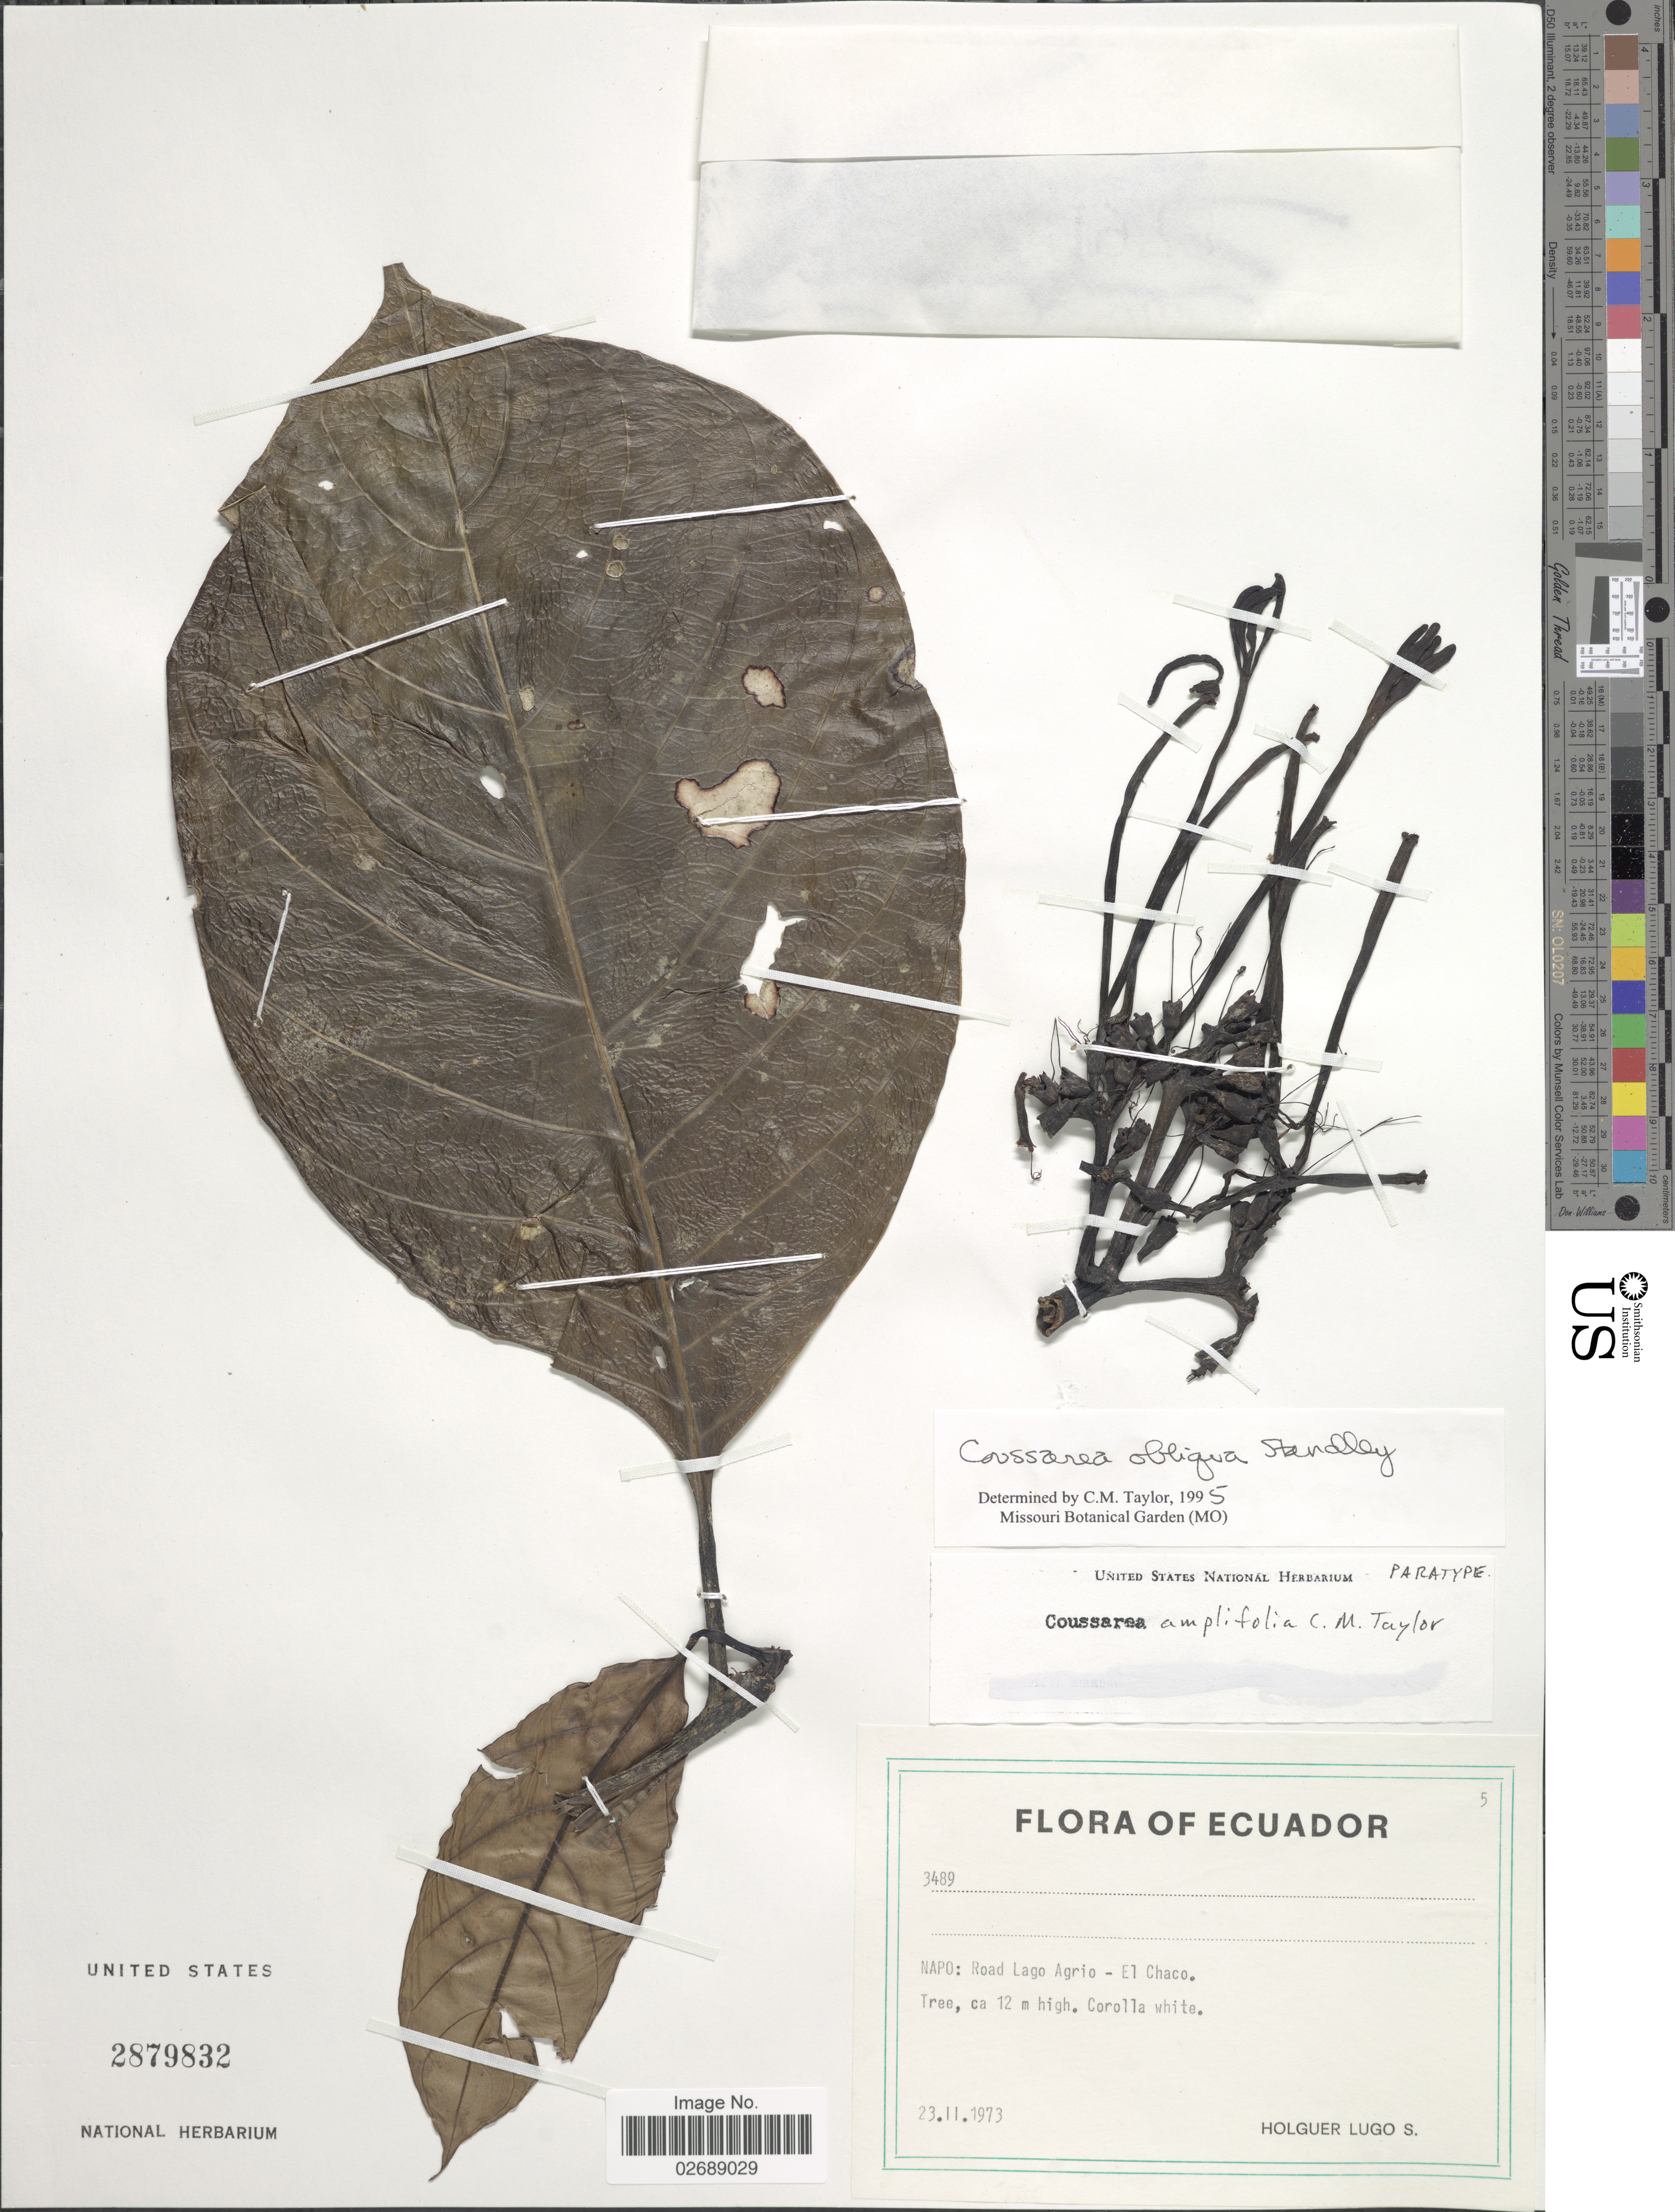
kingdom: Plantae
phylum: Tracheophyta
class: Magnoliopsida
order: Gentianales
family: Rubiaceae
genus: Coussarea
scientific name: Coussarea amplifolia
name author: C.M. Taylor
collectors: H. Lugo S.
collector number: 3489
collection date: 1973-02-23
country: Ecuador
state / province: Napo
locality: Road Lago Agrio-El Chaco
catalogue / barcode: US 2879832